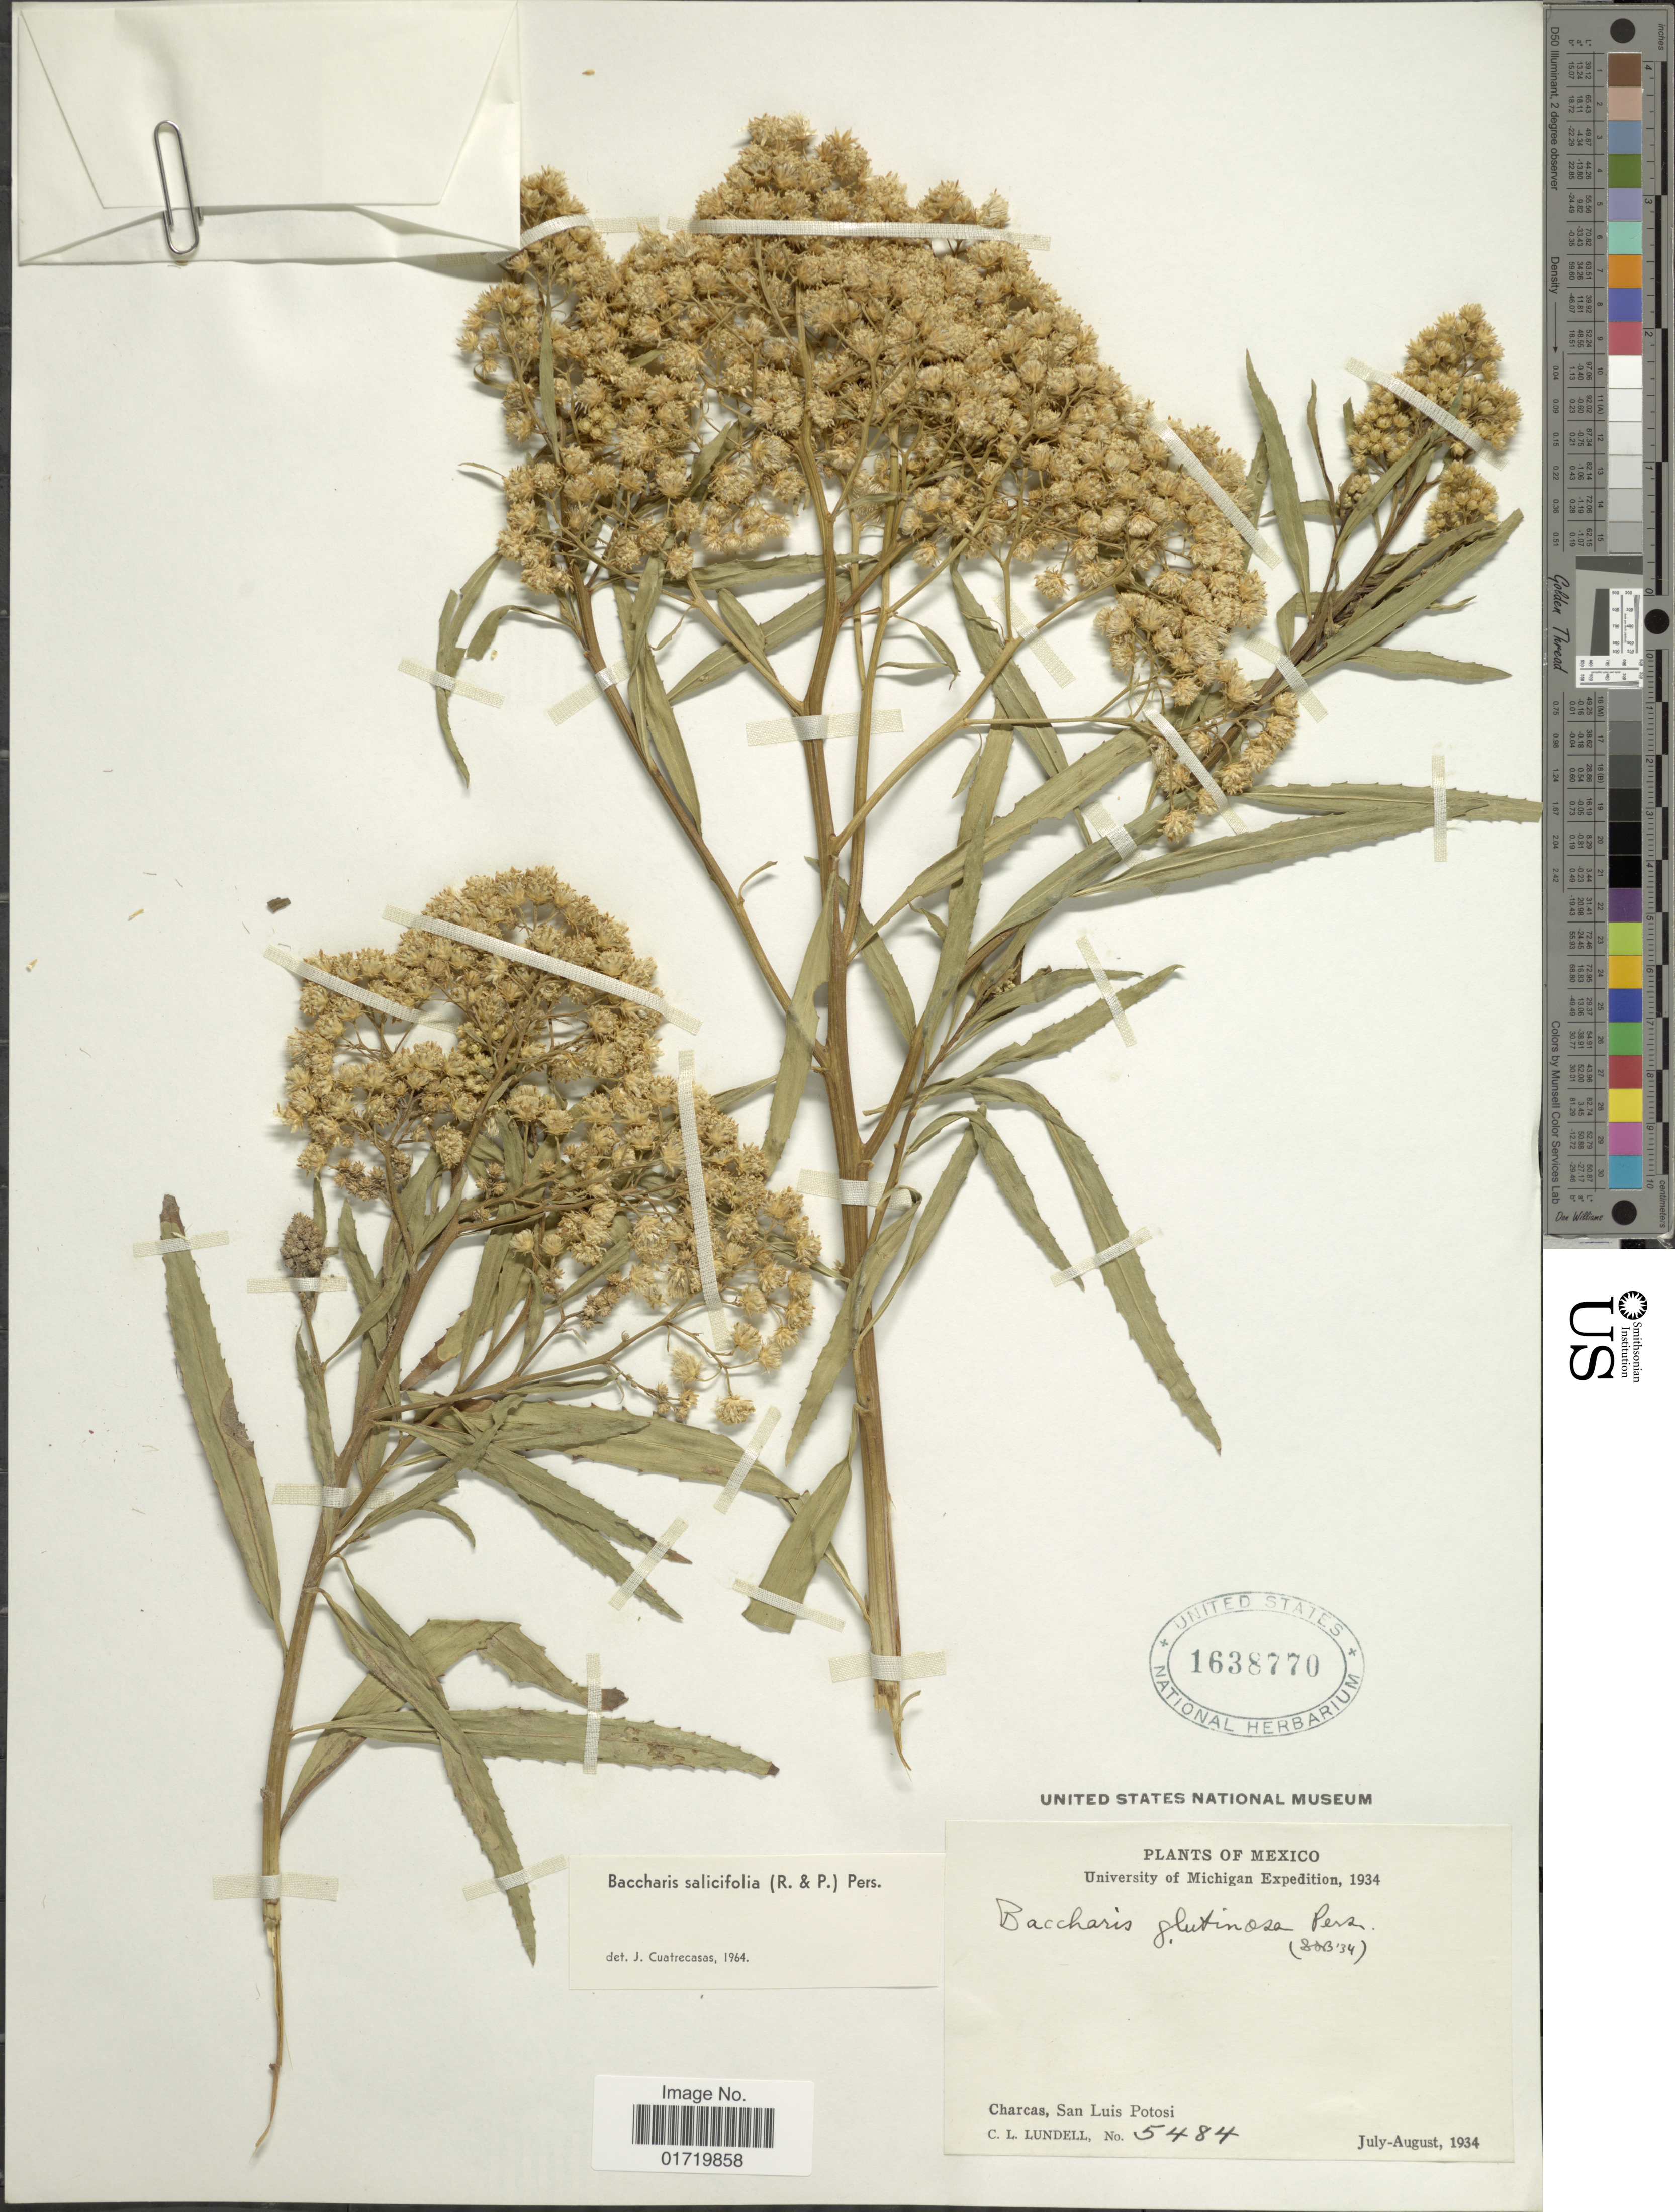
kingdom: Plantae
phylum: Tracheophyta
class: Magnoliopsida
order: Asterales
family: Asteraceae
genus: Baccharis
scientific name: Baccharis salicifolia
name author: (Ruiz & Pav.) Pers.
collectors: C. L. Lundell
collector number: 5484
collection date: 1934-07/1934-08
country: Mexico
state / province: San Luis Potosí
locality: Charcas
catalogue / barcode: US 1638770